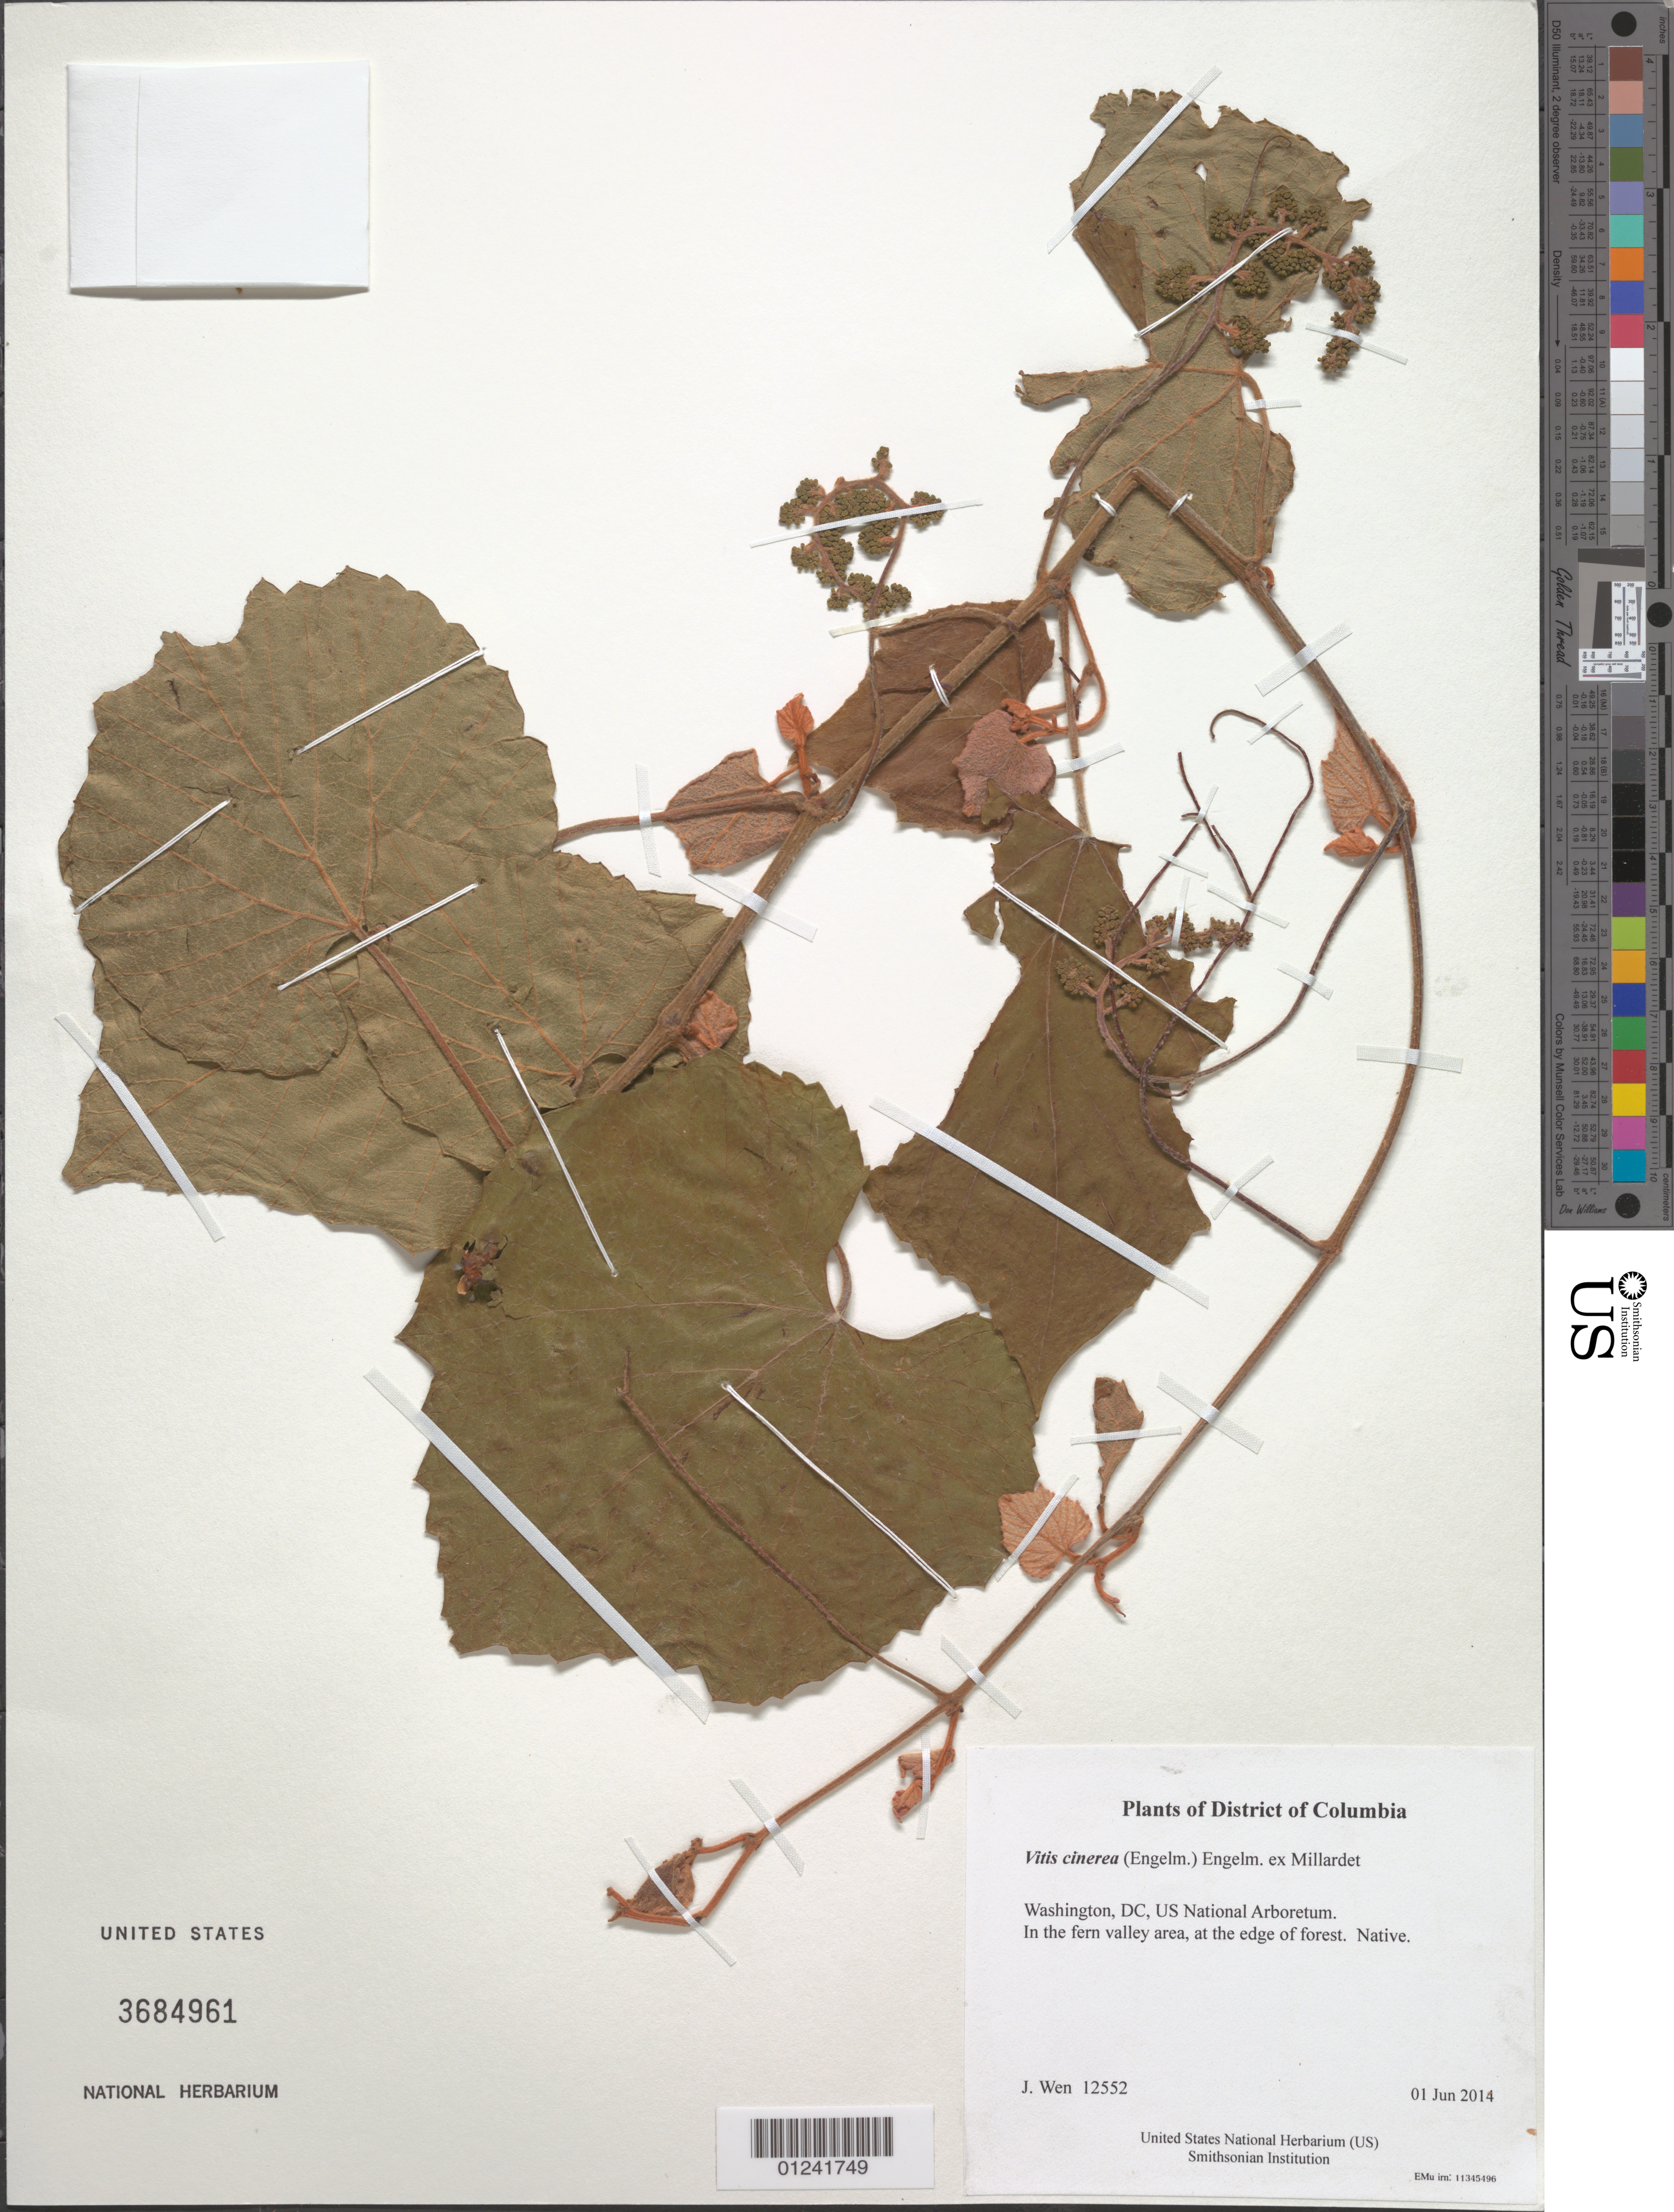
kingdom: Plantae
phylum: Tracheophyta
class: Magnoliopsida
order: Vitales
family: Vitaceae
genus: Vitis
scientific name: Vitis cinerea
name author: (Engelm.) Millardet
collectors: J. Wen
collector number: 12552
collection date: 2014-06-01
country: United States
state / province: District of Columbia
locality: US National Arboretum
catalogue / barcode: US 3684961